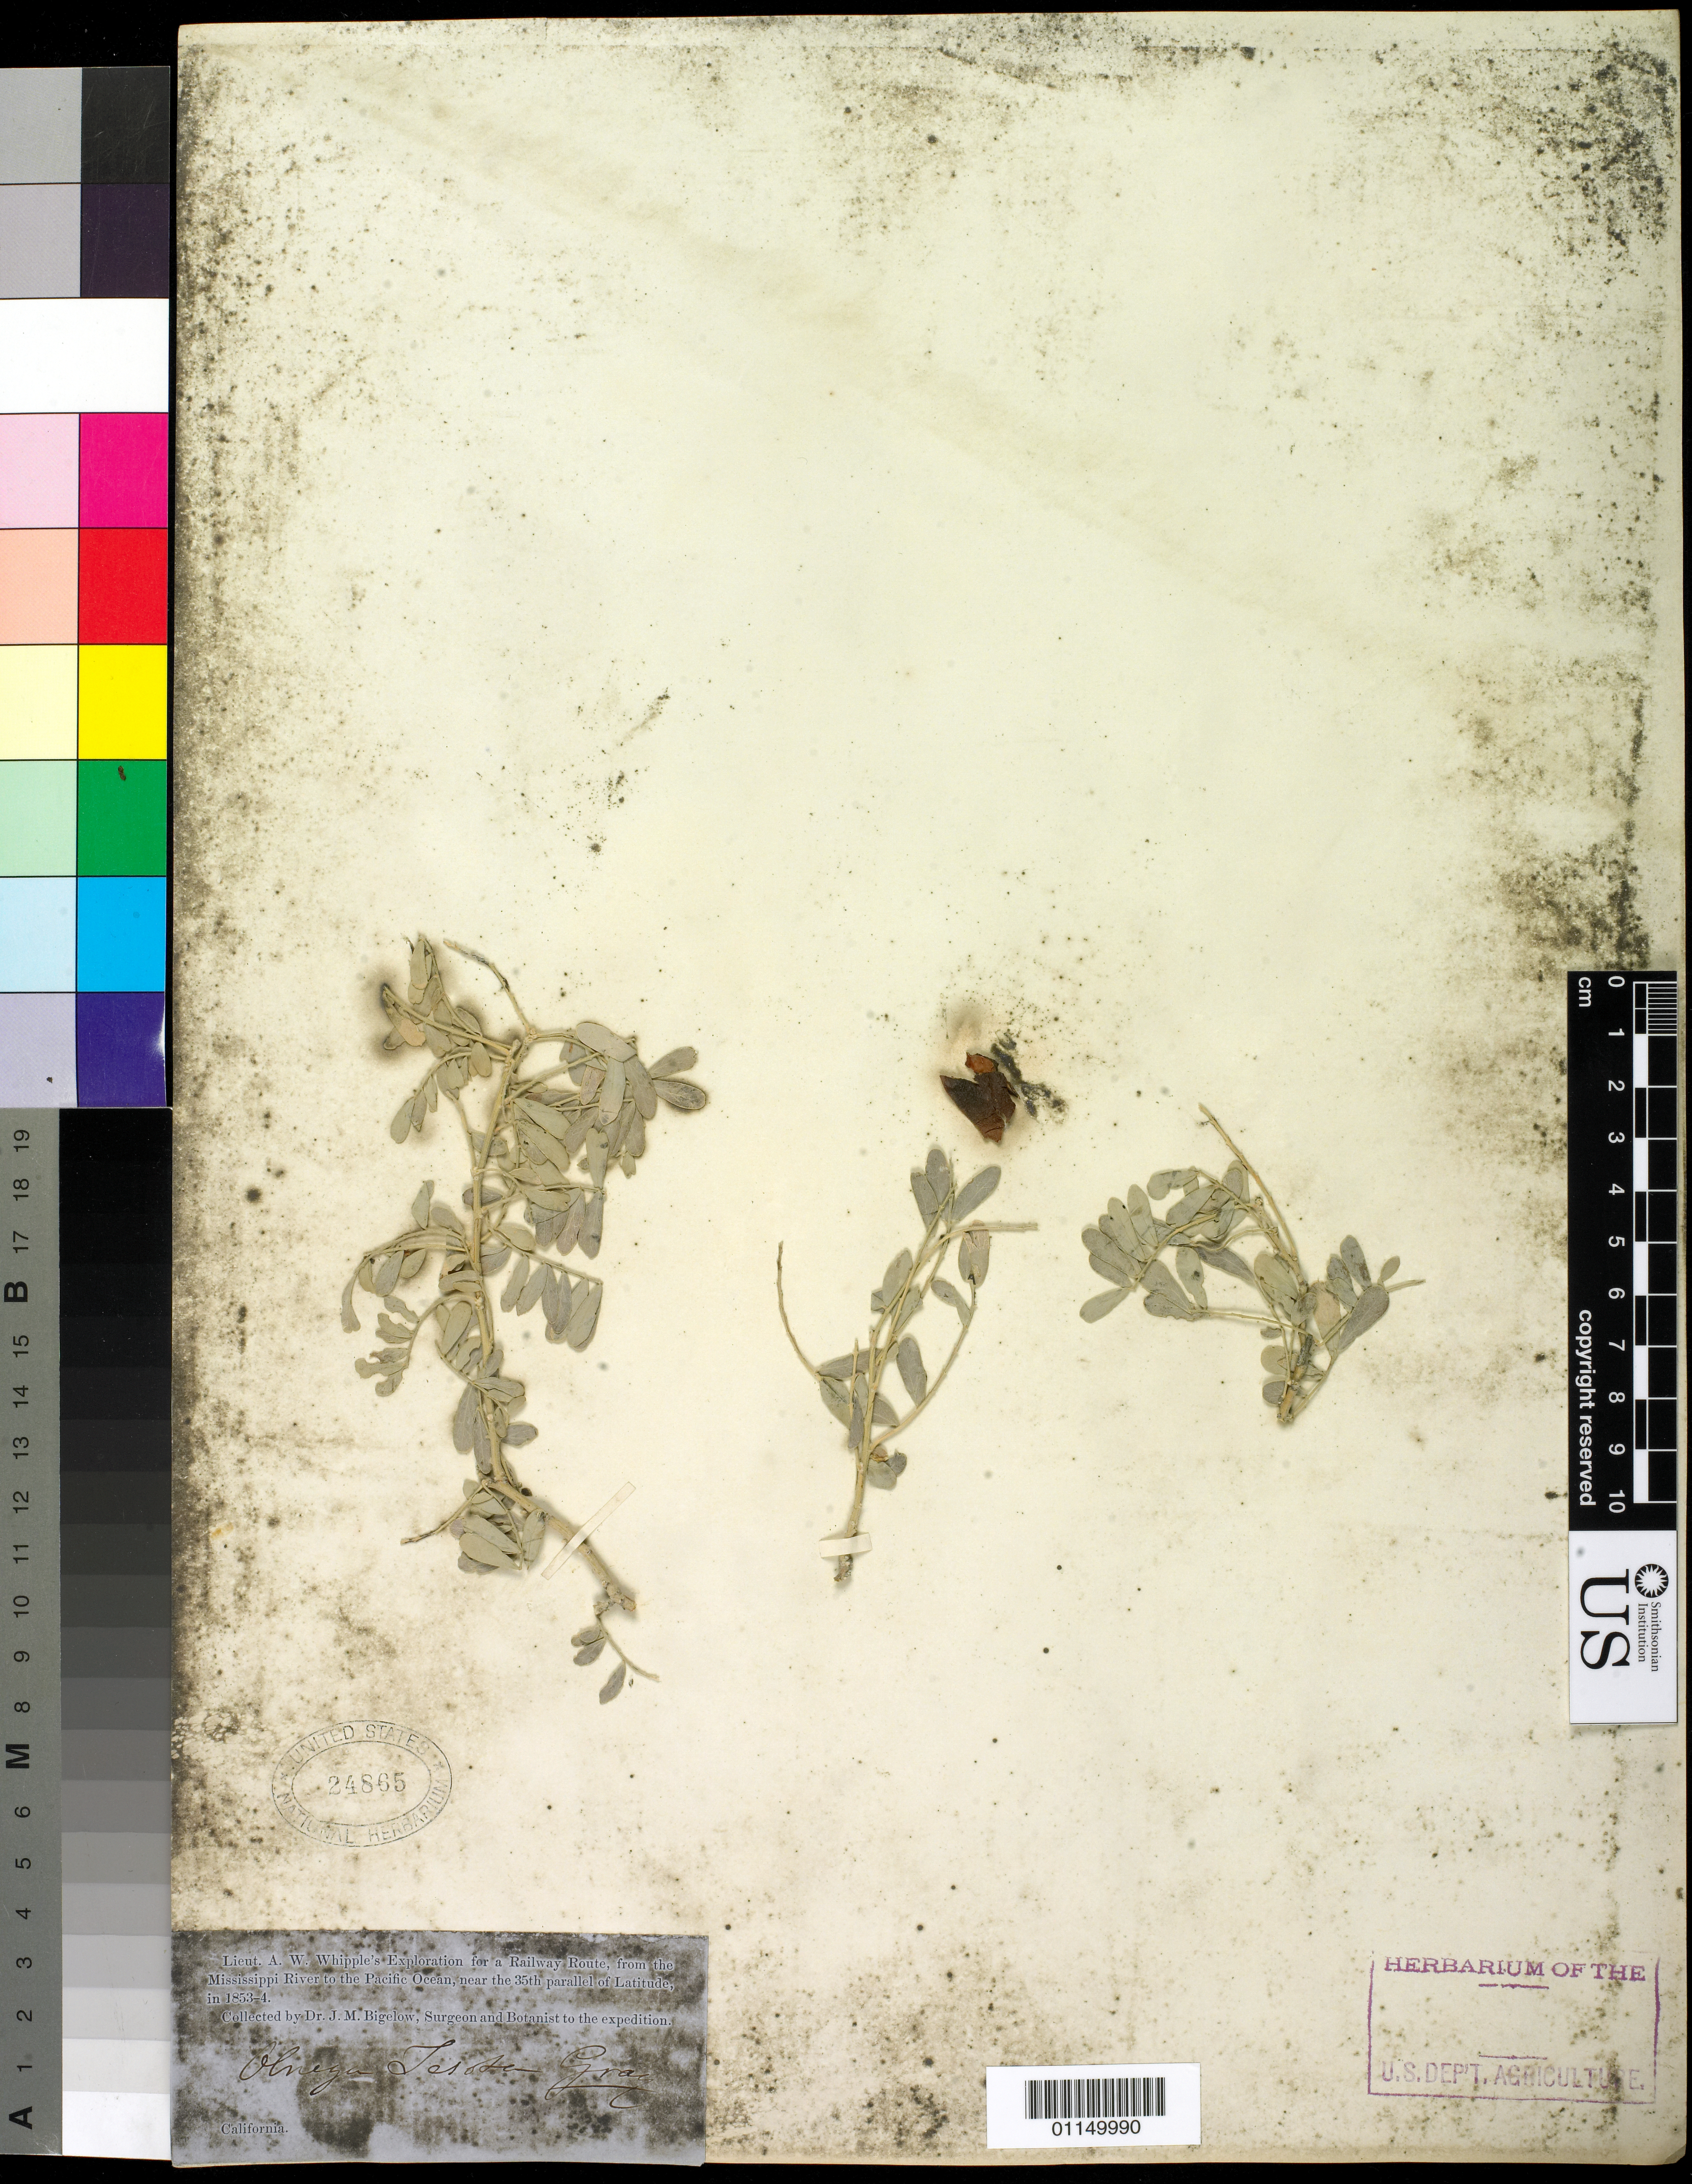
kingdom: Plantae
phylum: Tracheophyta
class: Magnoliopsida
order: Fabales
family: Fabaceae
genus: Olneya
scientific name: Olneya tesota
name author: A. Gray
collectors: J. M. Bigelow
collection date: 1853/1854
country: United States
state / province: California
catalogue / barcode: US 24865